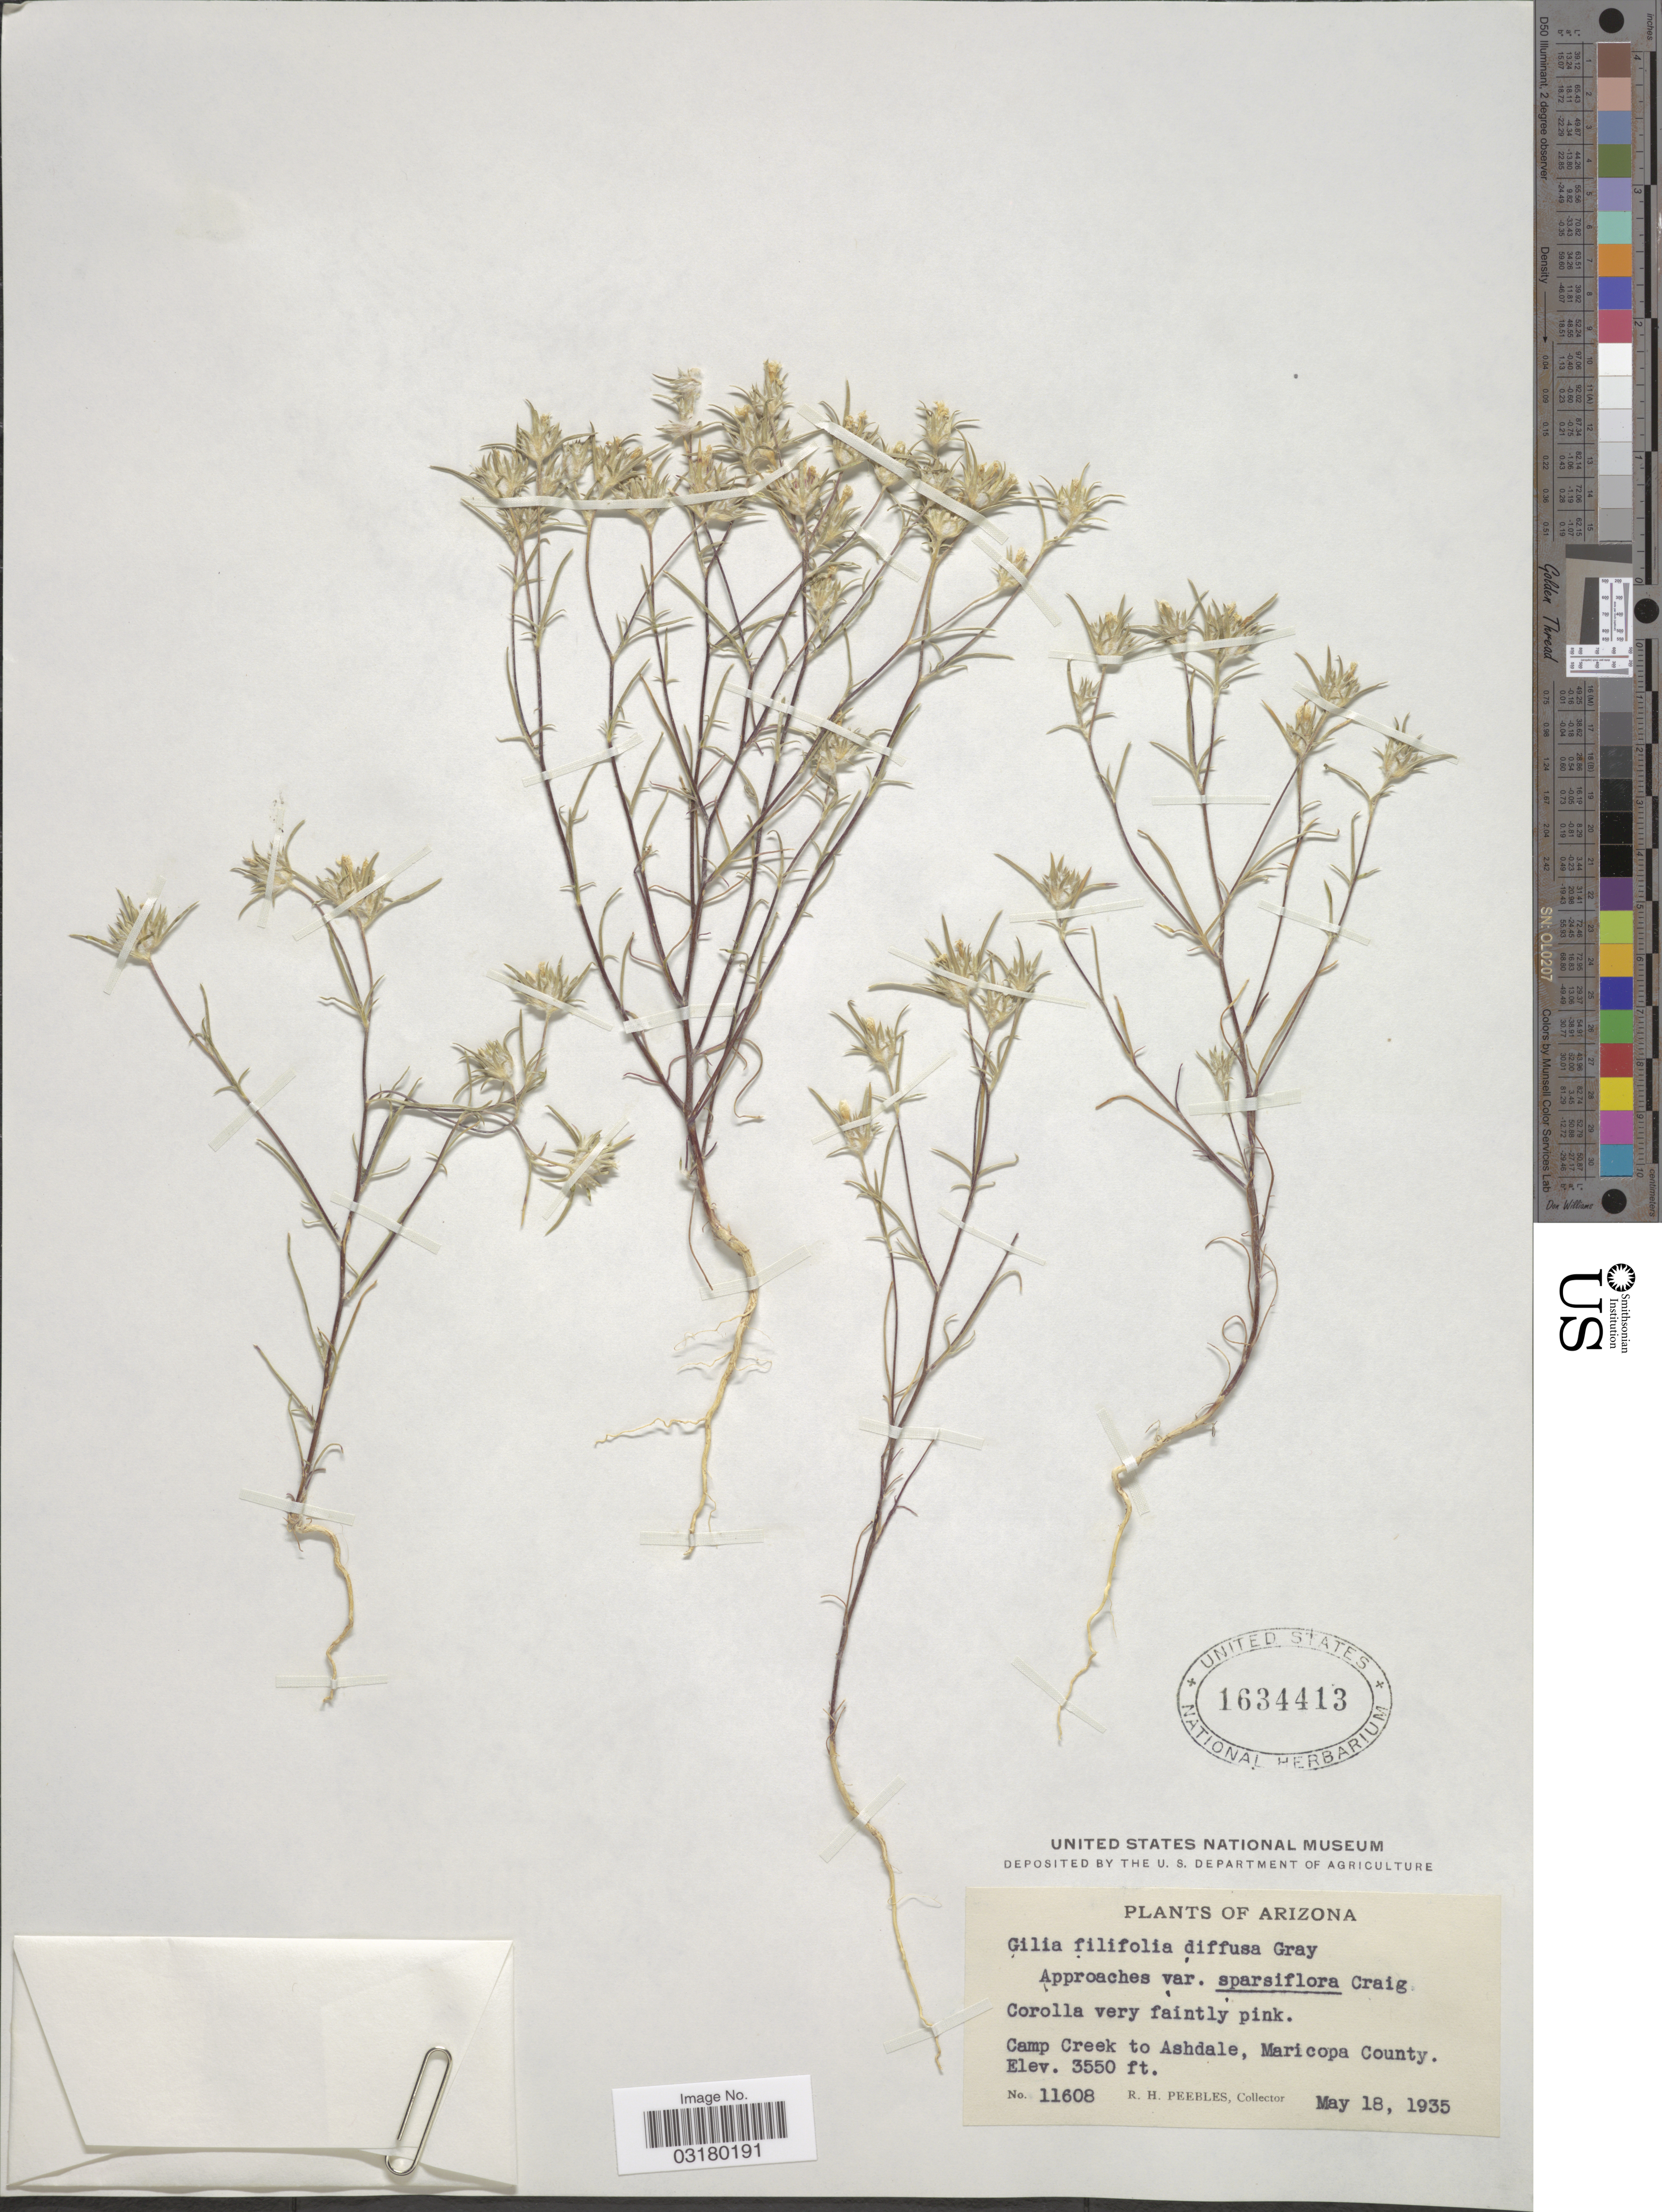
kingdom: Plantae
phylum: Tracheophyta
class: Magnoliopsida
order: Ericales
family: Polemoniaceae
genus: Eriastrum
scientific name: Eriastrum diffusum subsp. diffusum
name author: (A. Gray) H. Mason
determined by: Strong, Mark T., (BOT), Smithsonian Institution - National Museum of Natural History (UNITED STATES)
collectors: R. H. Peebles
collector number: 11608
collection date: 1935-05-18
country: United States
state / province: Arizona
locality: Camp Creek to Ashdale, Maricopa County.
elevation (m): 1082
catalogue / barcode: US 1634413